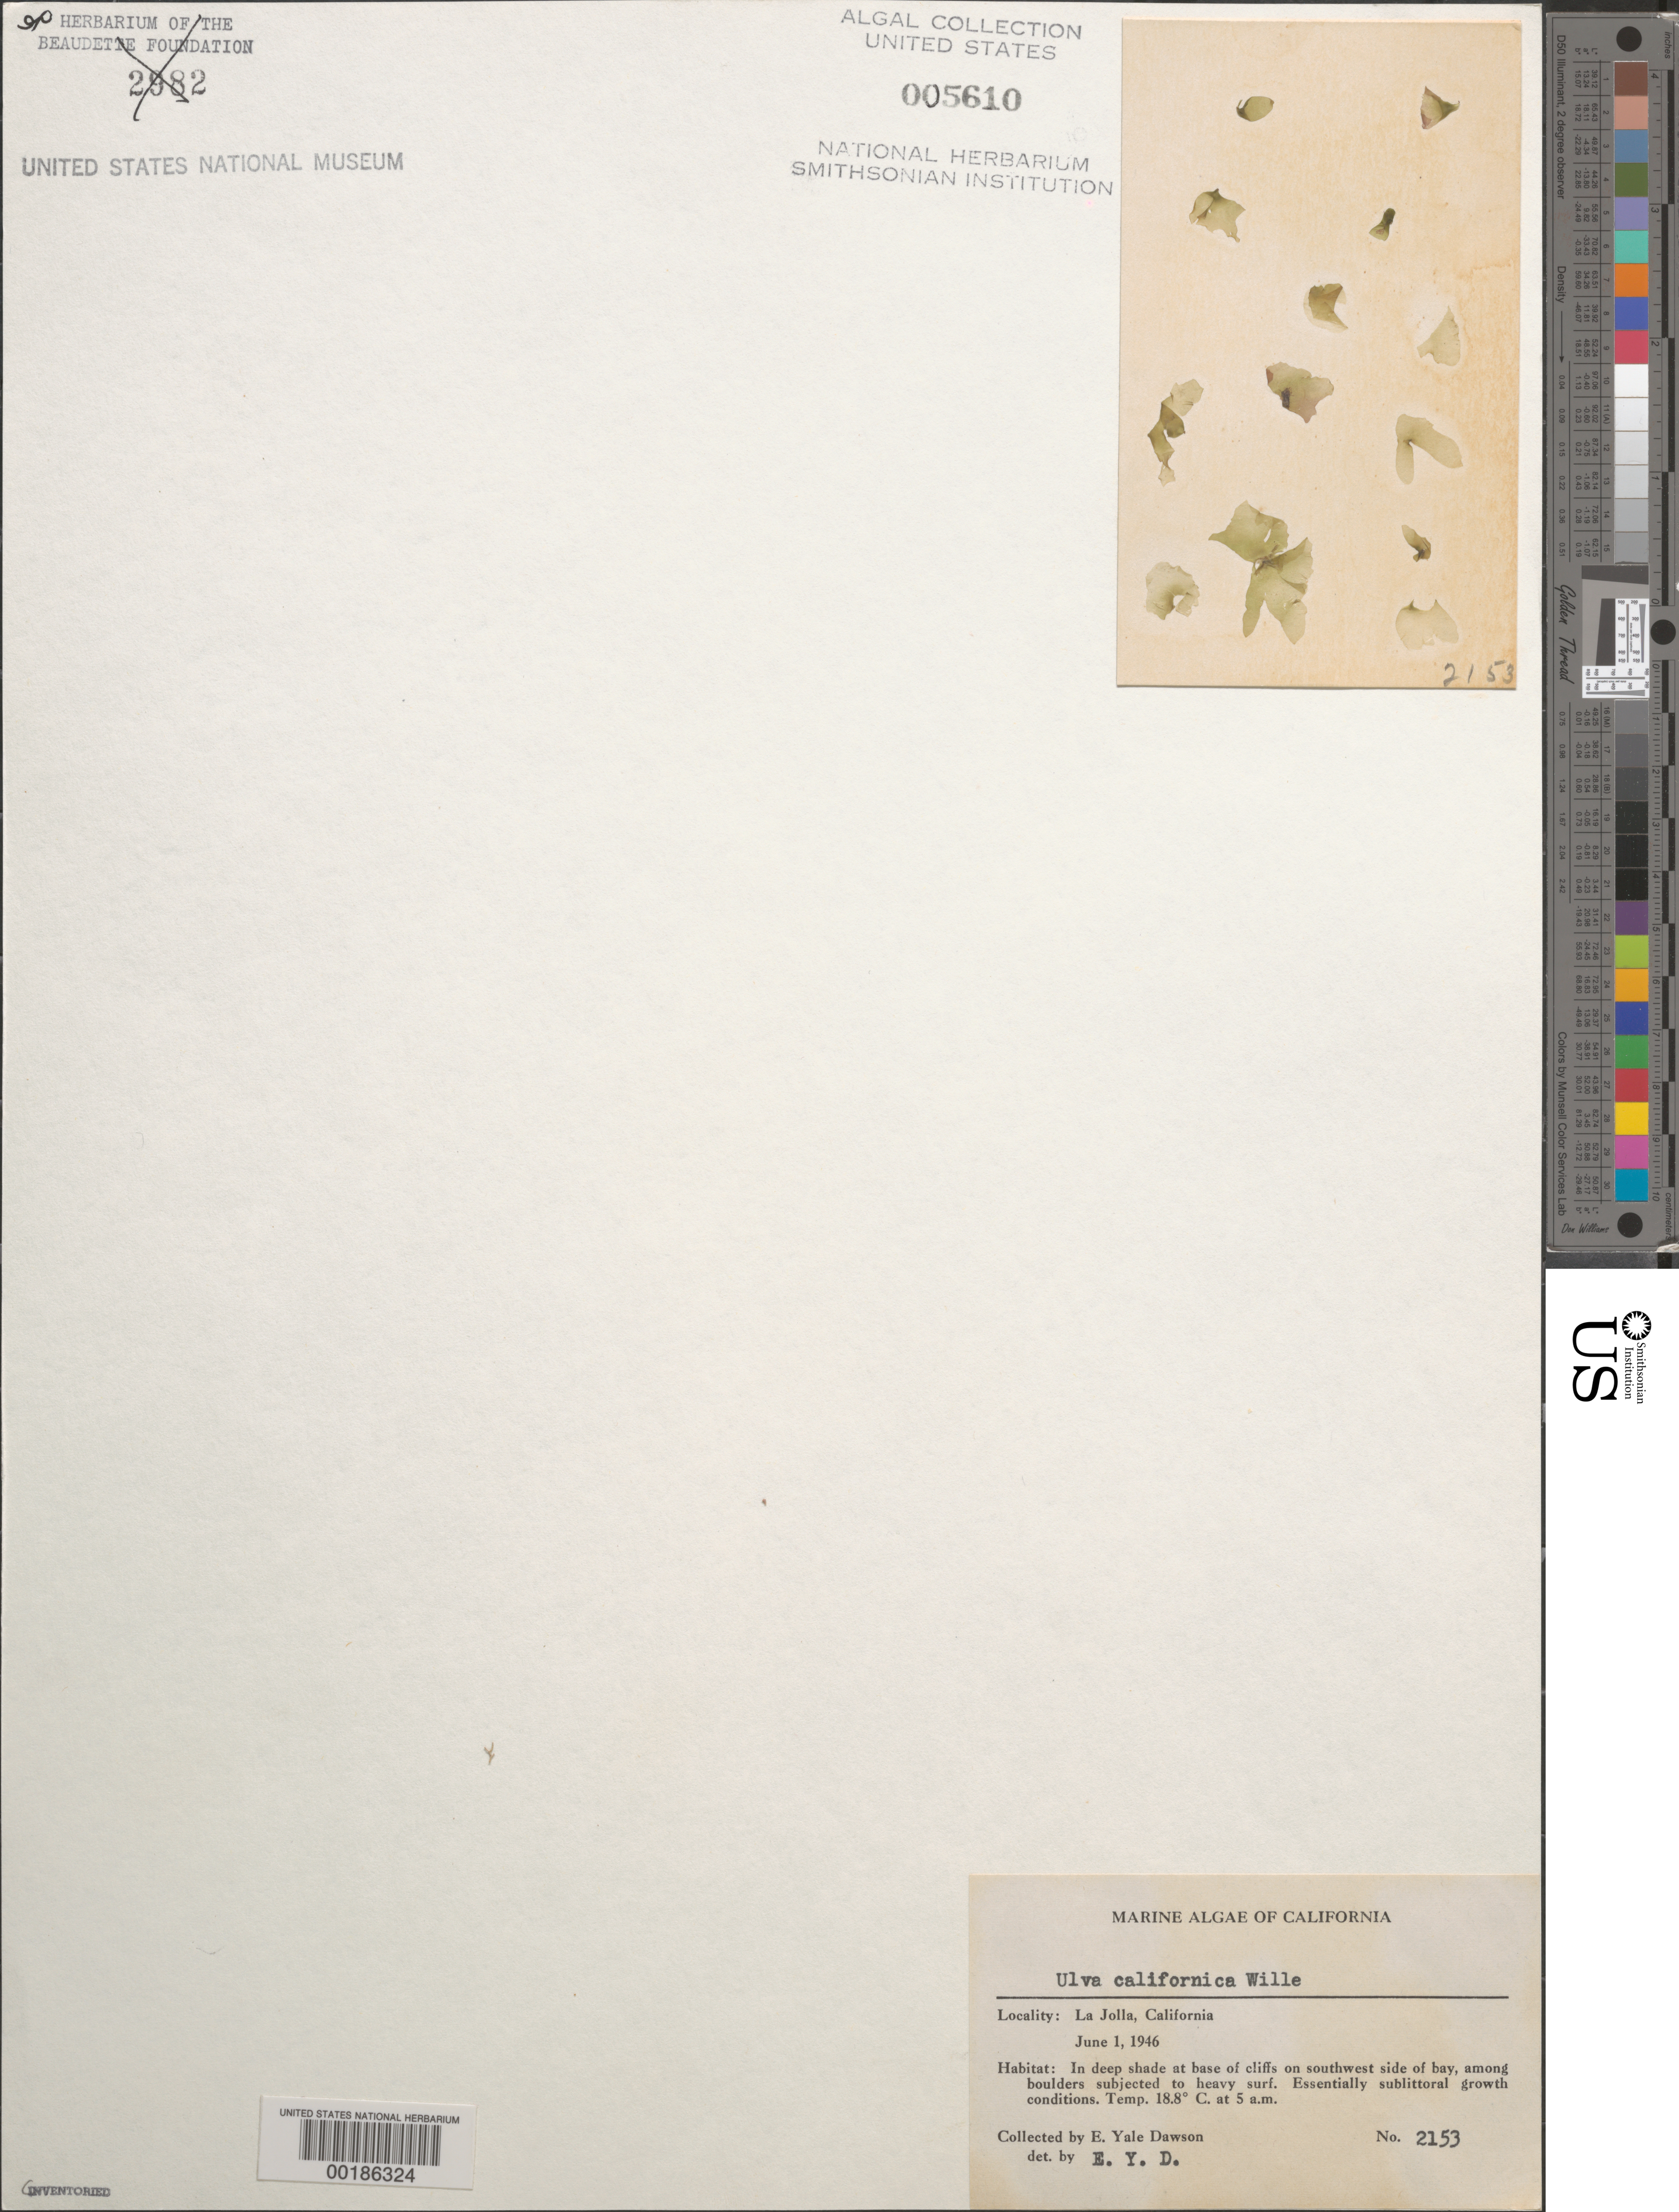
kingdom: Plantae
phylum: Chlorophyta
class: Ulvophyceae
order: Ulvales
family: Ulvaceae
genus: Ulva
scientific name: Ulva californica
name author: N.Wille in Collins et al.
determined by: Dawson, E. Y.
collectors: E. Y. Dawson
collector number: EYD 2153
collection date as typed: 01 Jun 1946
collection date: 1946-06-01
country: United States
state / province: California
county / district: San Diego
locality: La Jolla, southwest La Jolla Bay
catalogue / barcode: US 5610